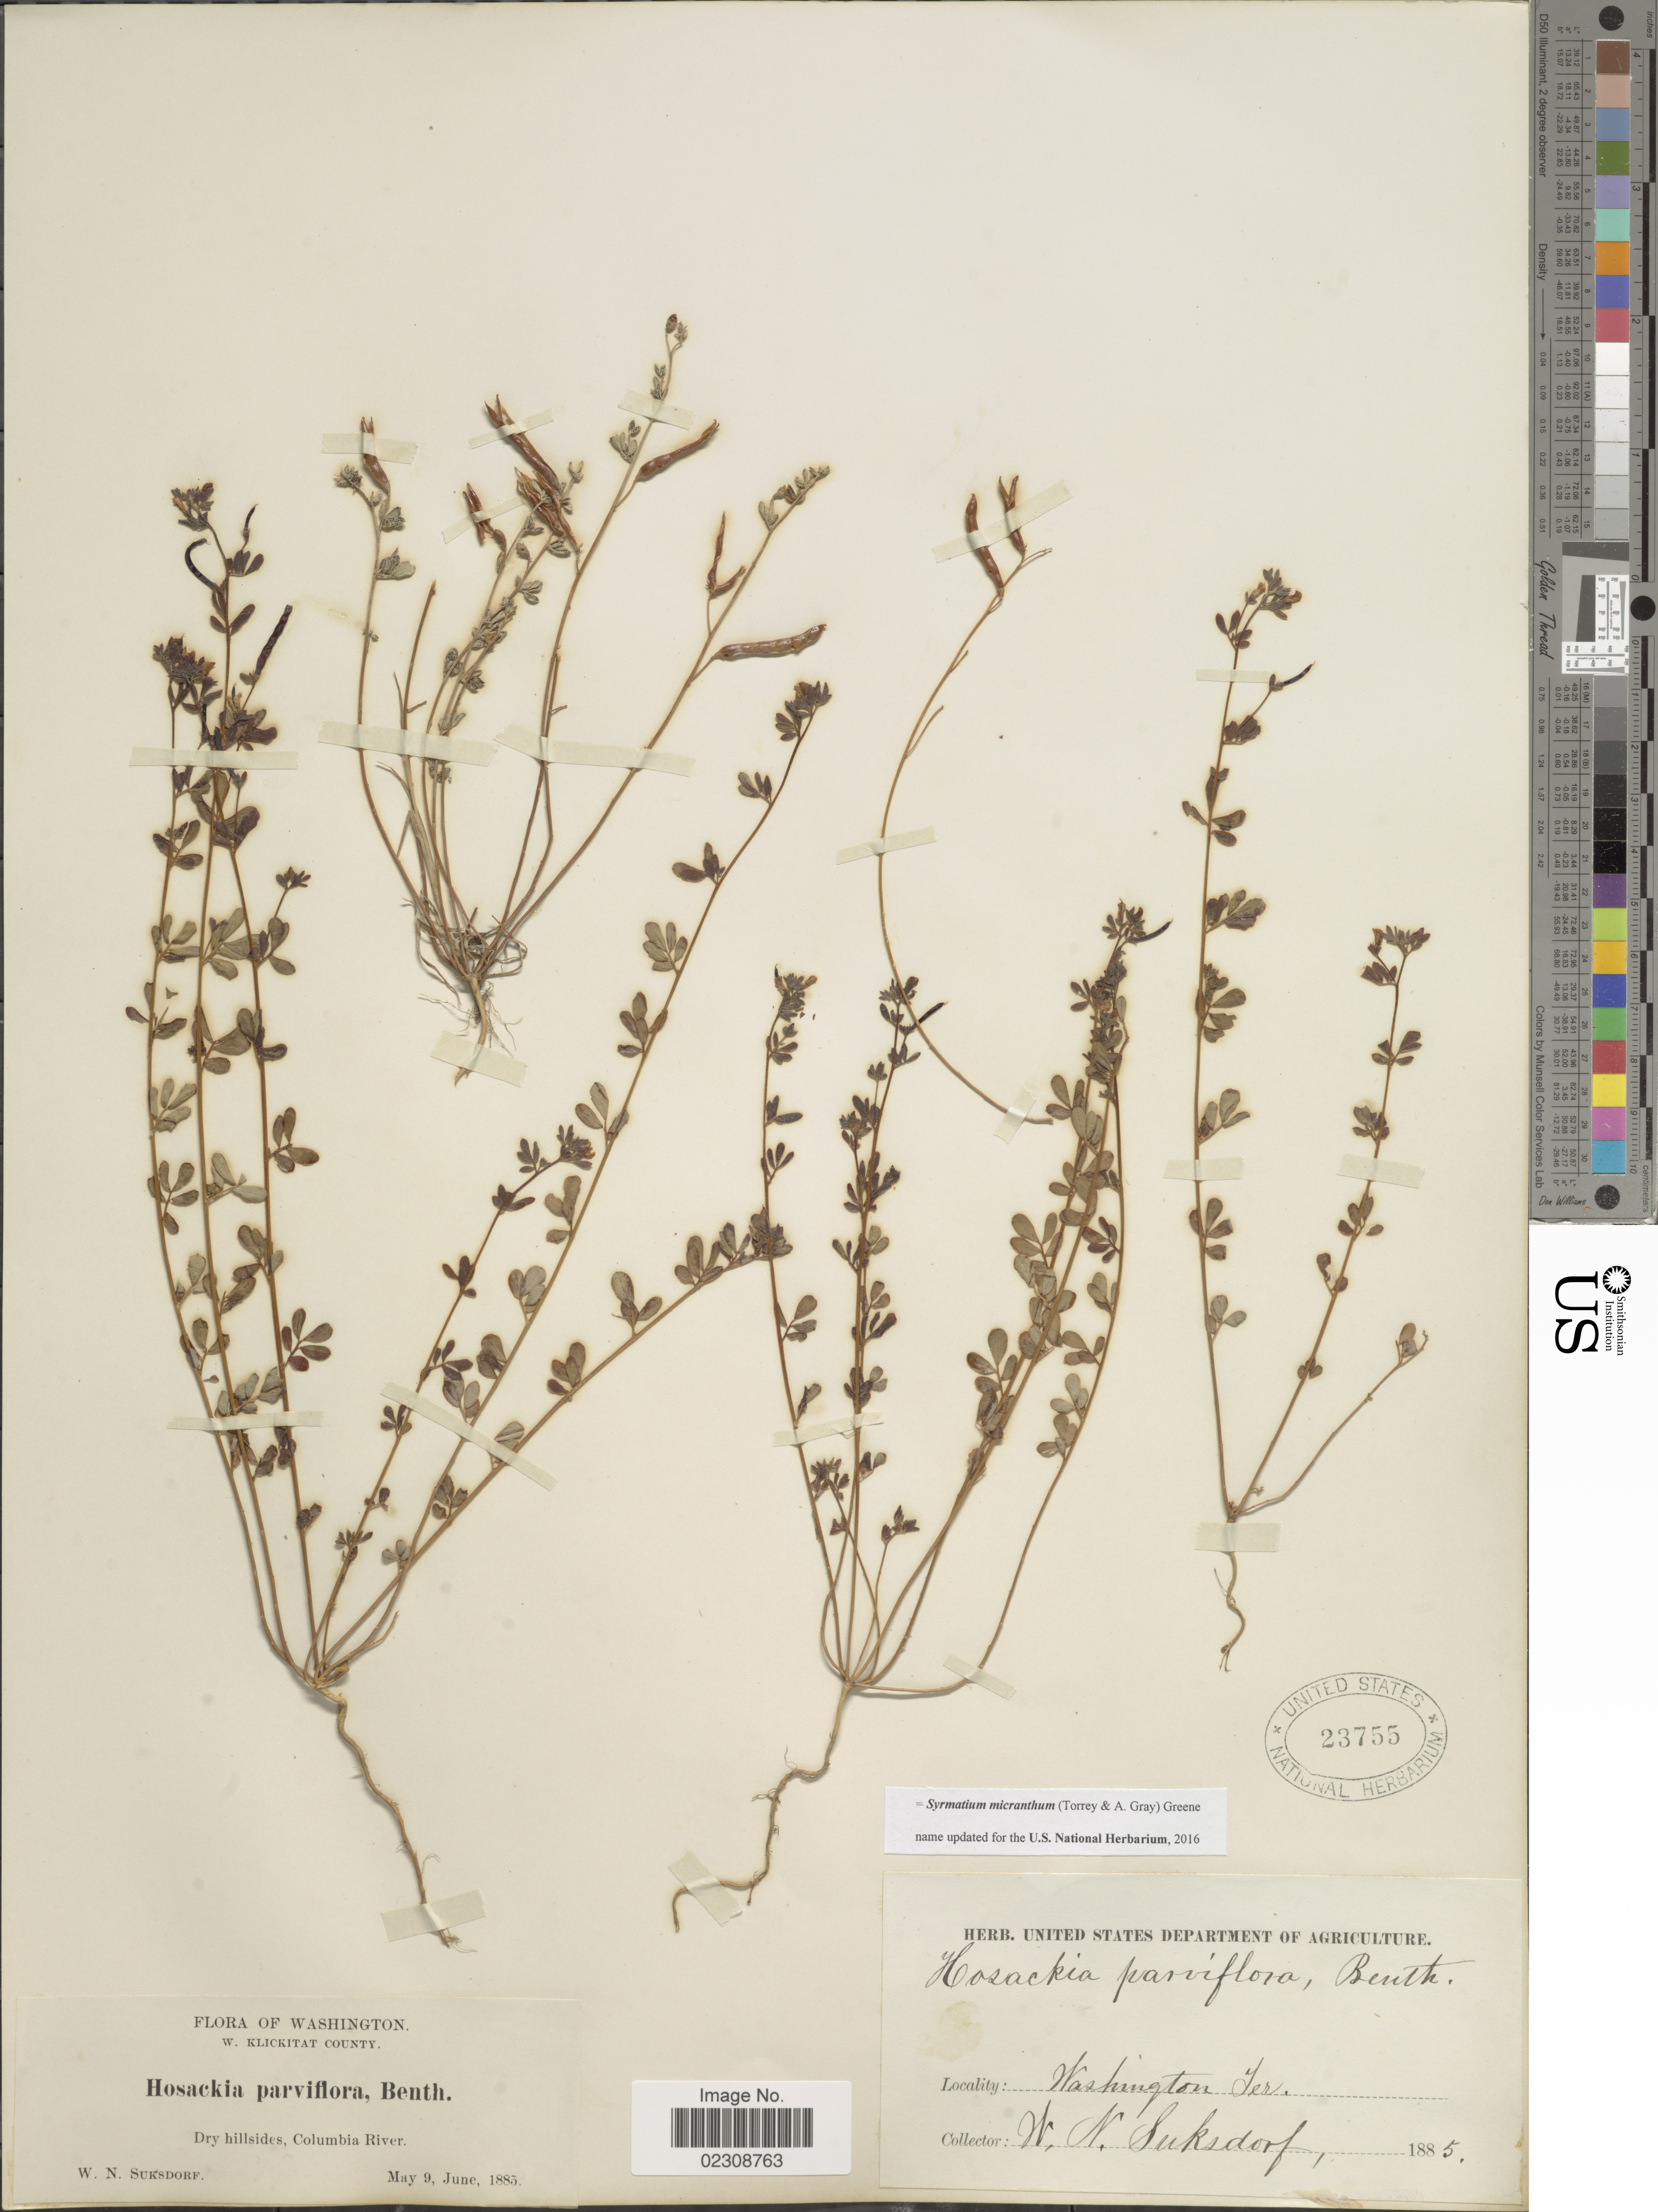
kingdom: Plantae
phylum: Tracheophyta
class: Magnoliopsida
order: Fabales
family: Fabaceae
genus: Syrmatium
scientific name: Syrmatium micranthum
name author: (Torr. & A. Gray) Greene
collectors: W. N. Suksdorf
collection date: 1885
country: United States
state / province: Washington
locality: Washington Ter.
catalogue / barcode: US 23755